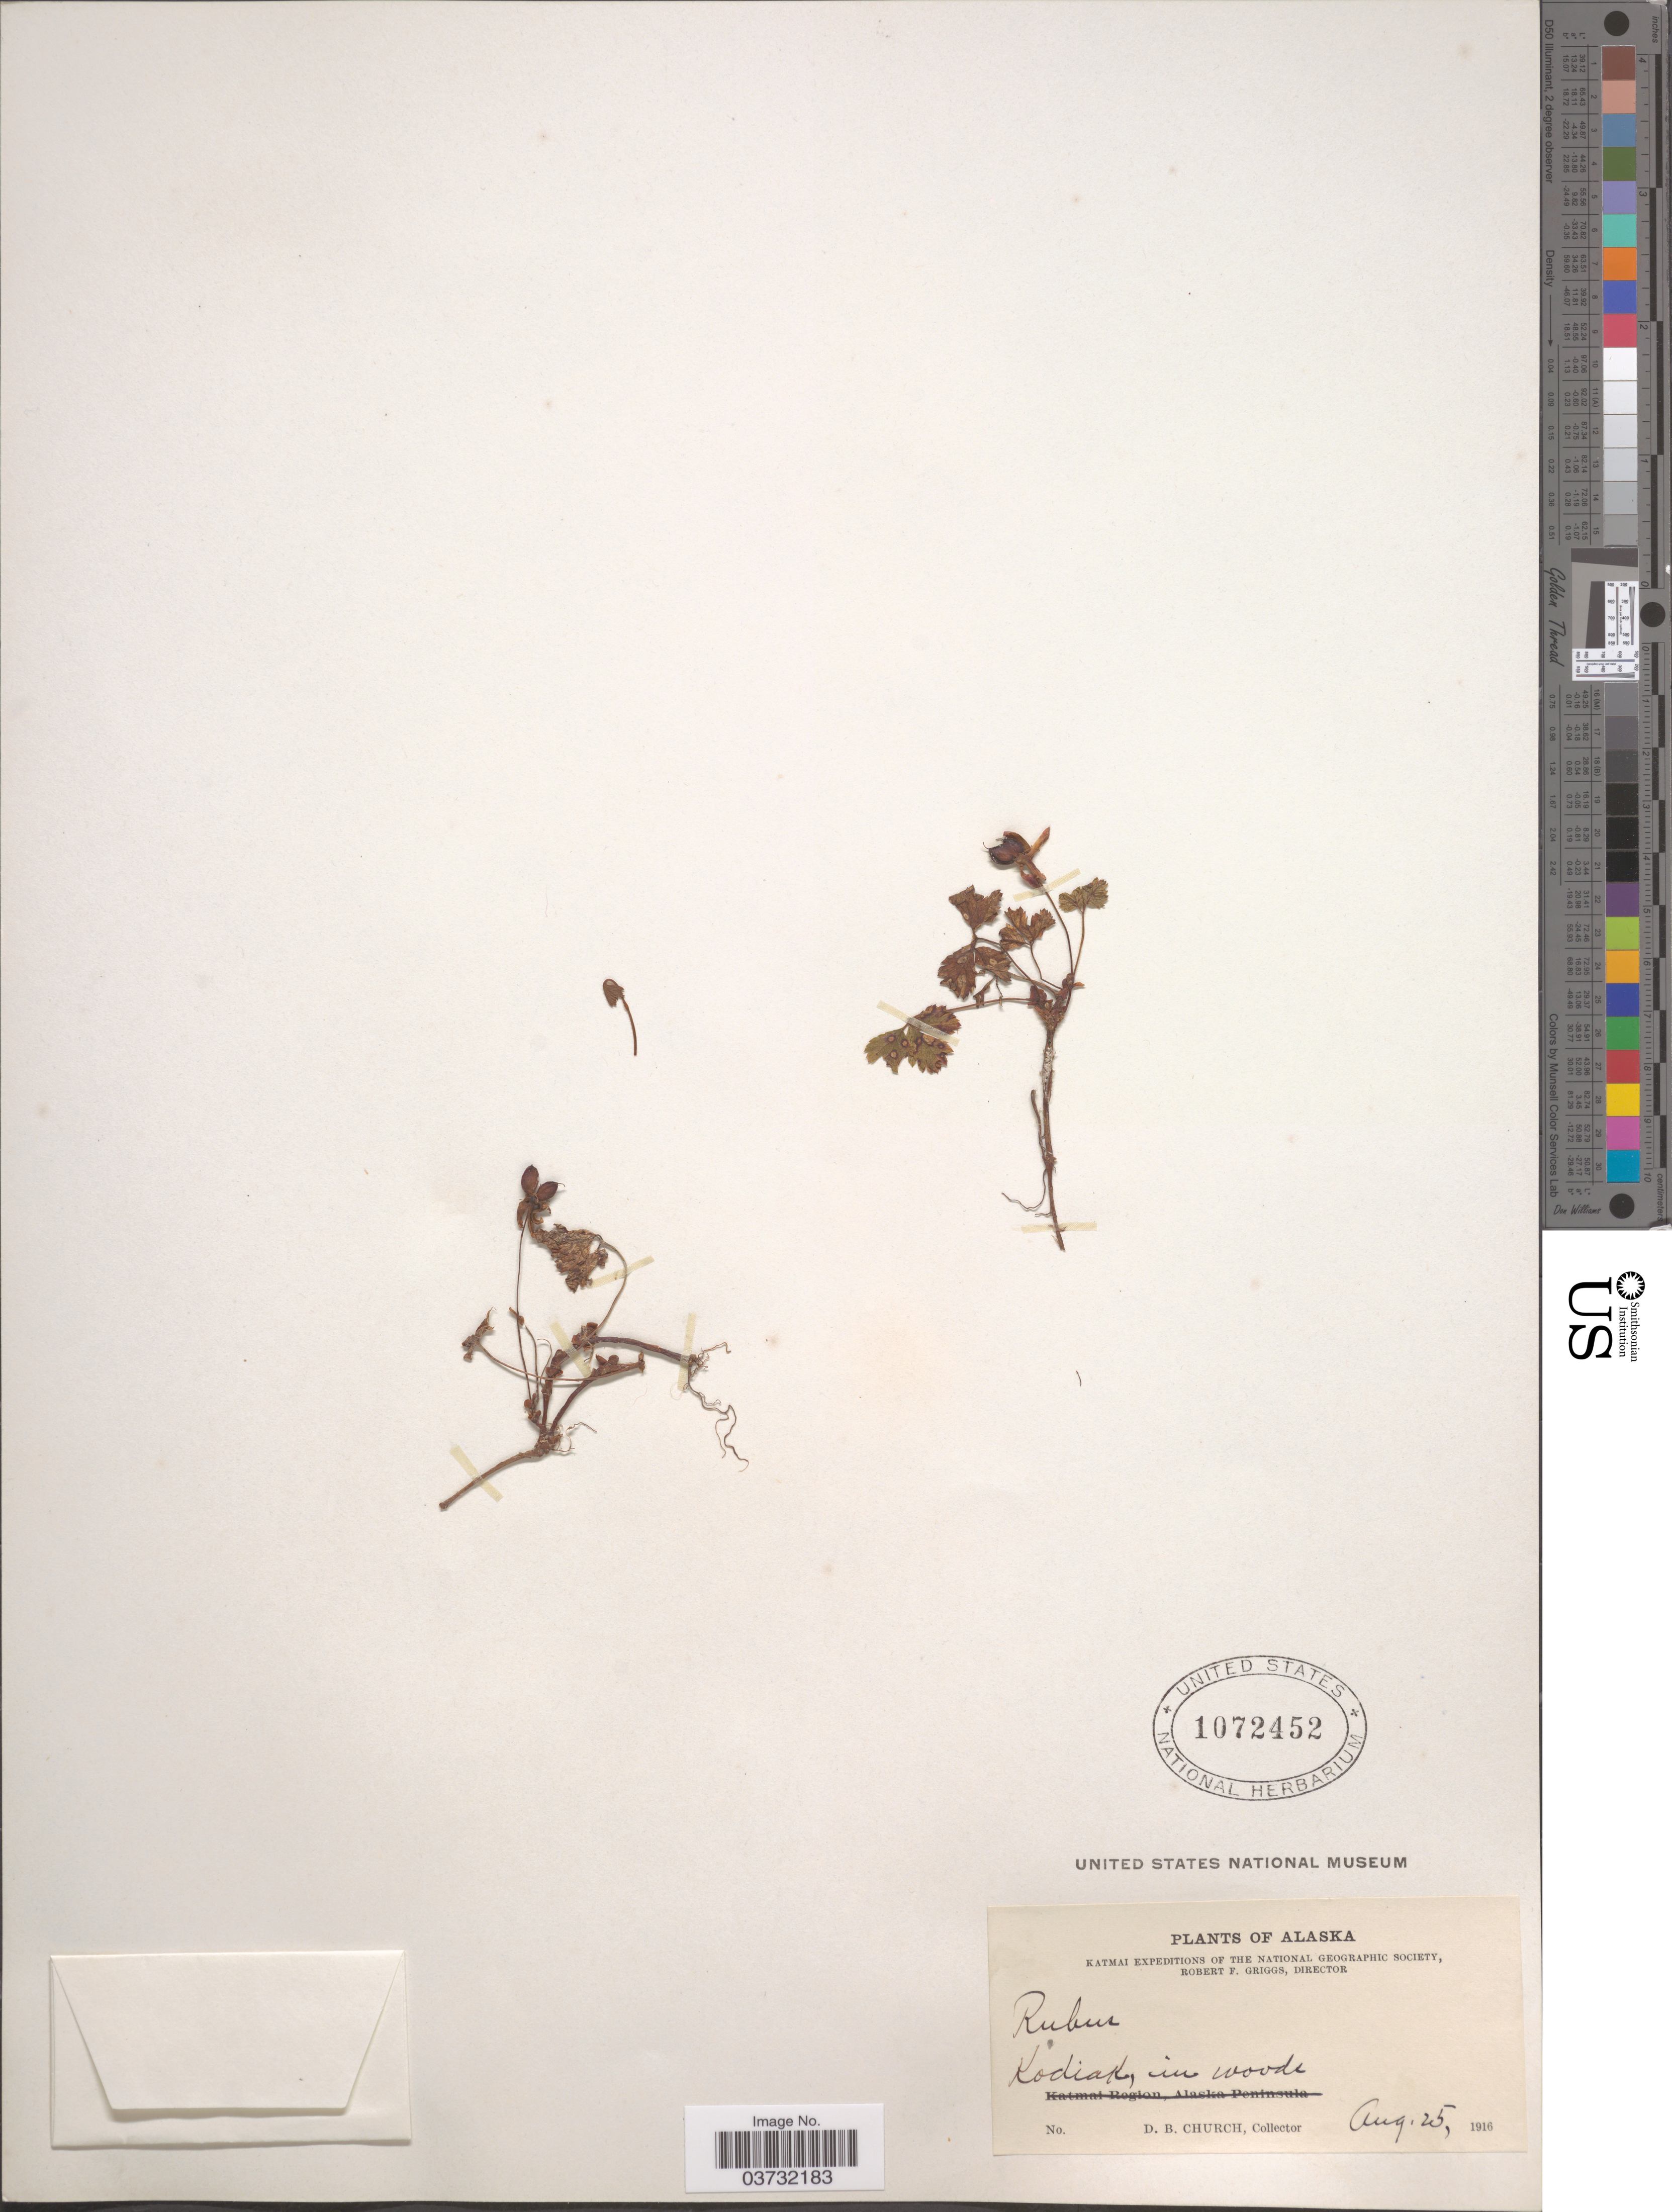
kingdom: Plantae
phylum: Tracheophyta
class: Magnoliopsida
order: Rosales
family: Rosaceae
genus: Rubus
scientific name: Rubus pedatus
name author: Sm.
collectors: D. Church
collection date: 1916-08-25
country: United States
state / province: Alaska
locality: Kodiak, in woods.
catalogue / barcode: US 1072452